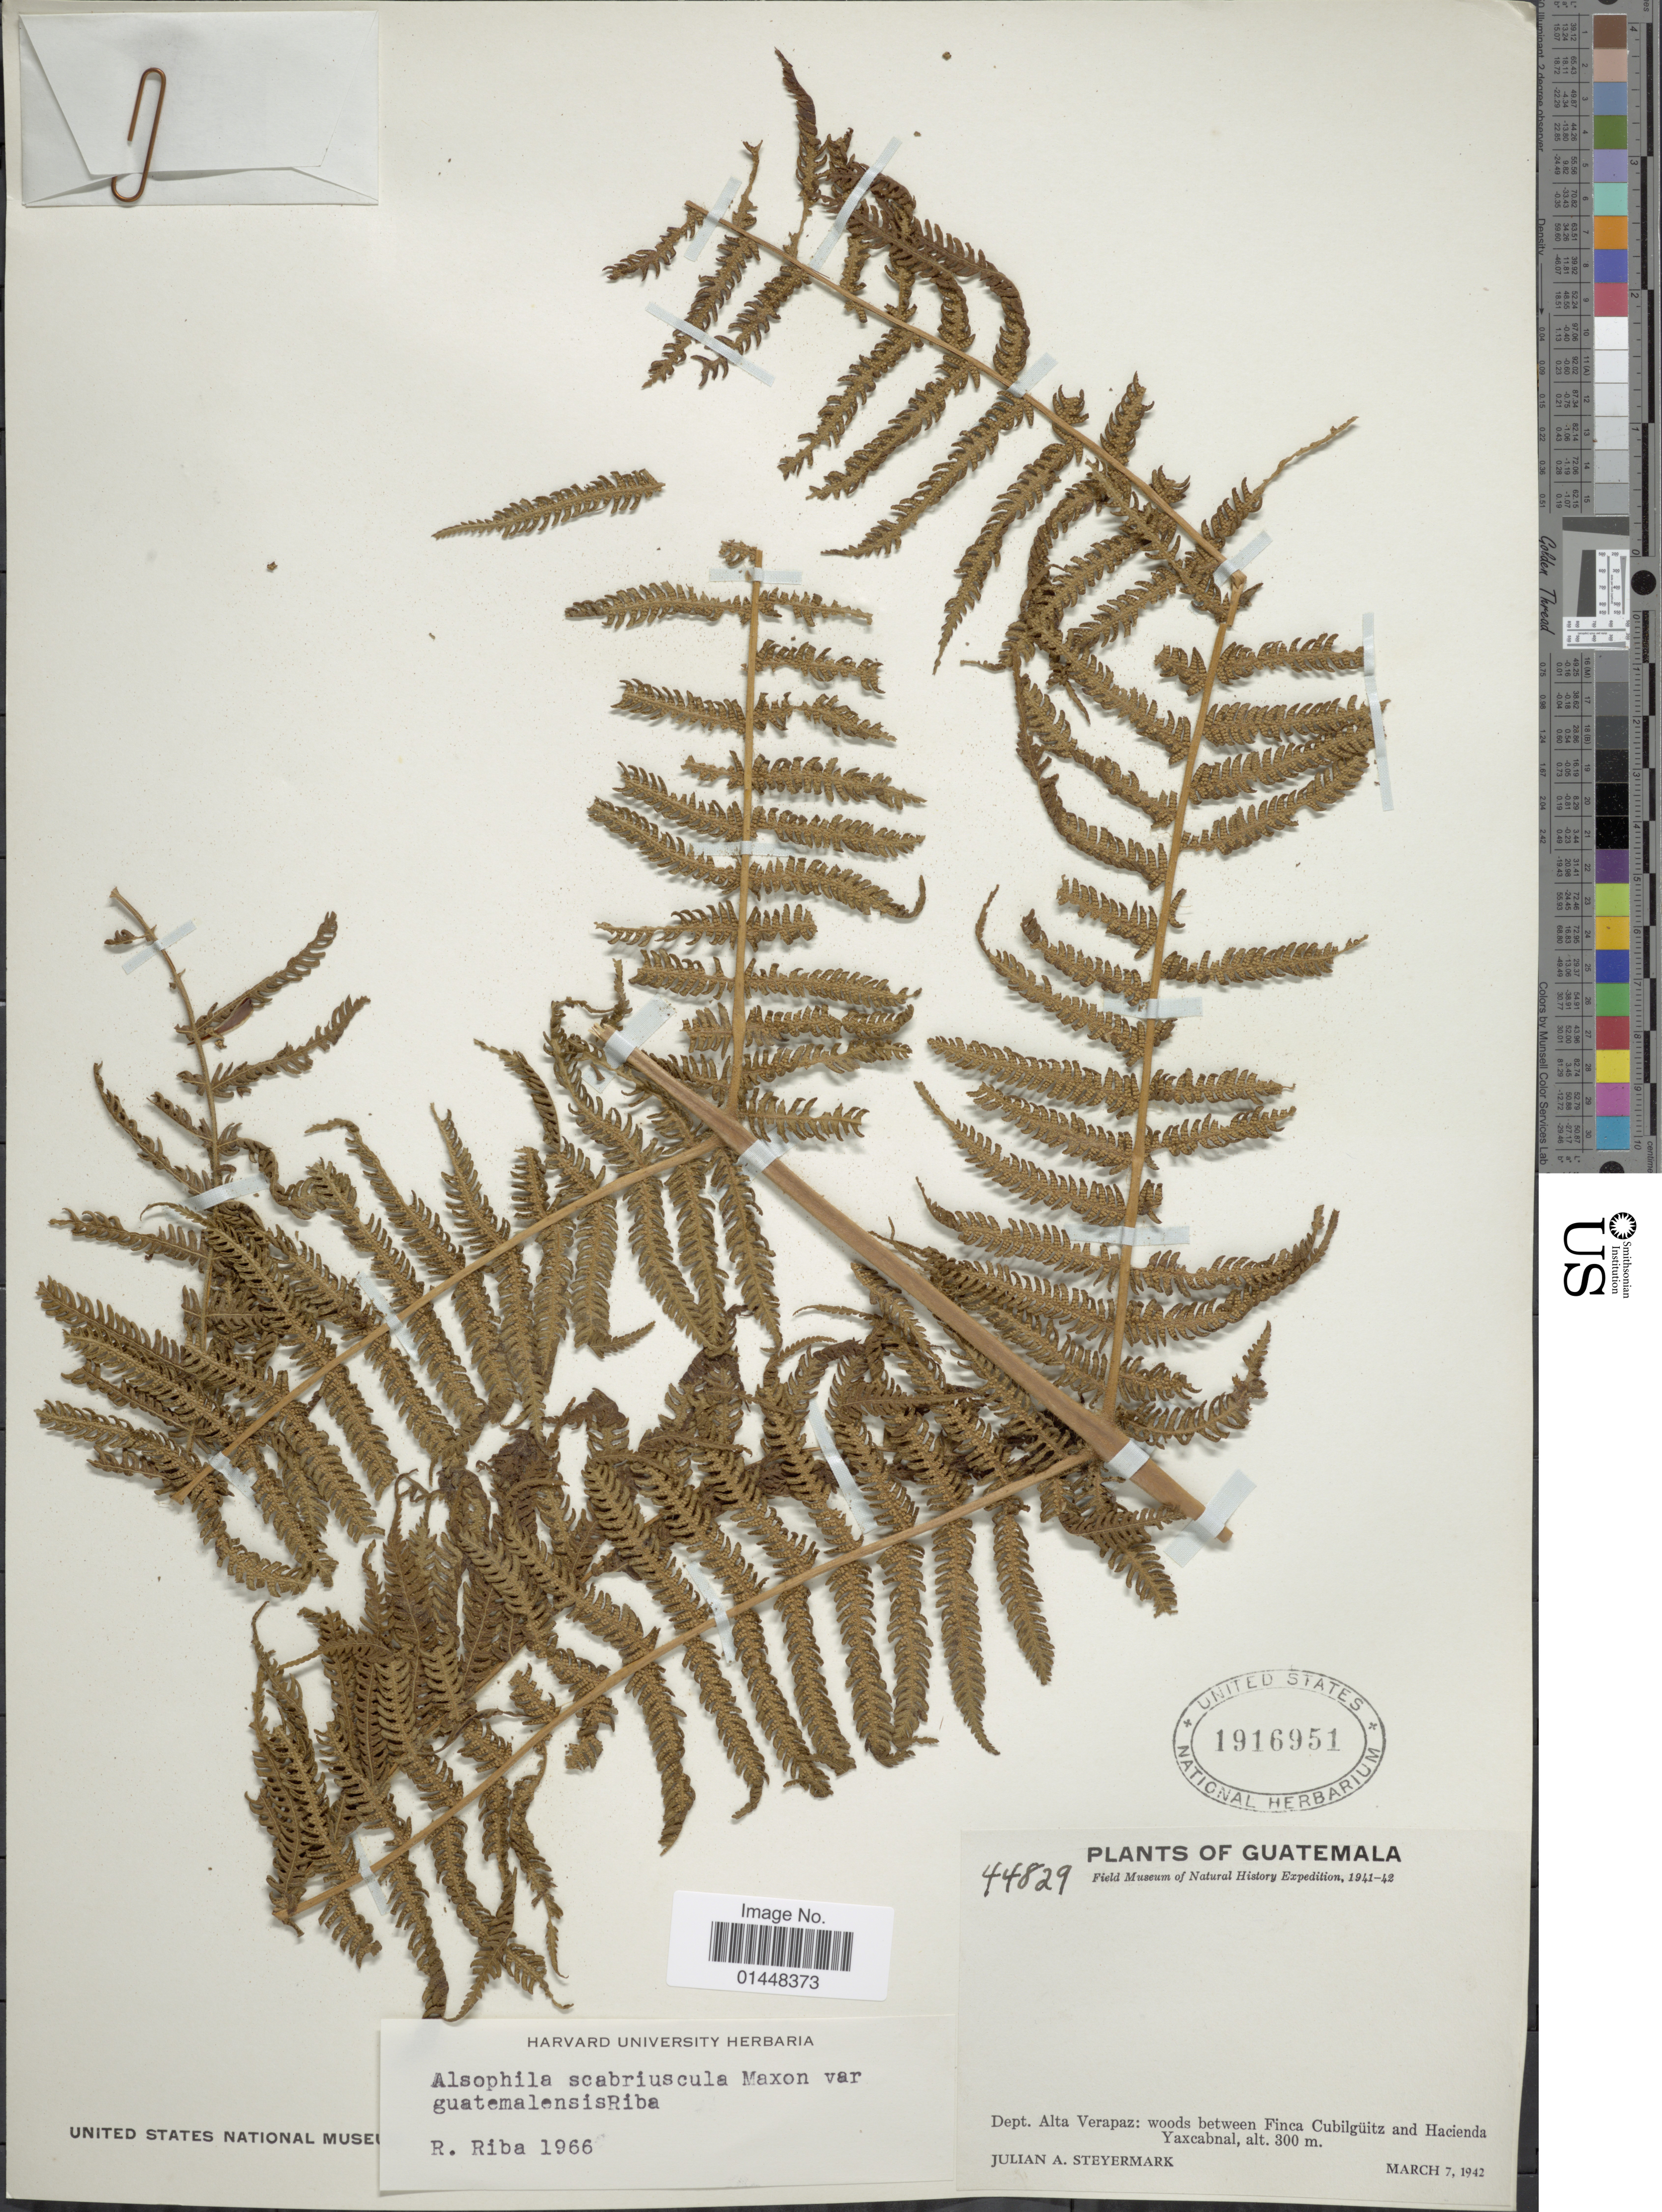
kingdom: Plantae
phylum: Tracheophyta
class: Polypodiopsida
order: Cyatheales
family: Cyatheaceae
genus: Cyathea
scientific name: Cyathea bicrenata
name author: Liebm.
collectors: J. Steyermark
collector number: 44829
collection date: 1942-03-07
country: Guatemala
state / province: Alta Verapaz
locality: Guatemala, Dept. Alta Verapaz: woods between Finca Cubilguitz and Hacienda Yaxcabanal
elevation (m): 300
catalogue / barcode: US 1916951